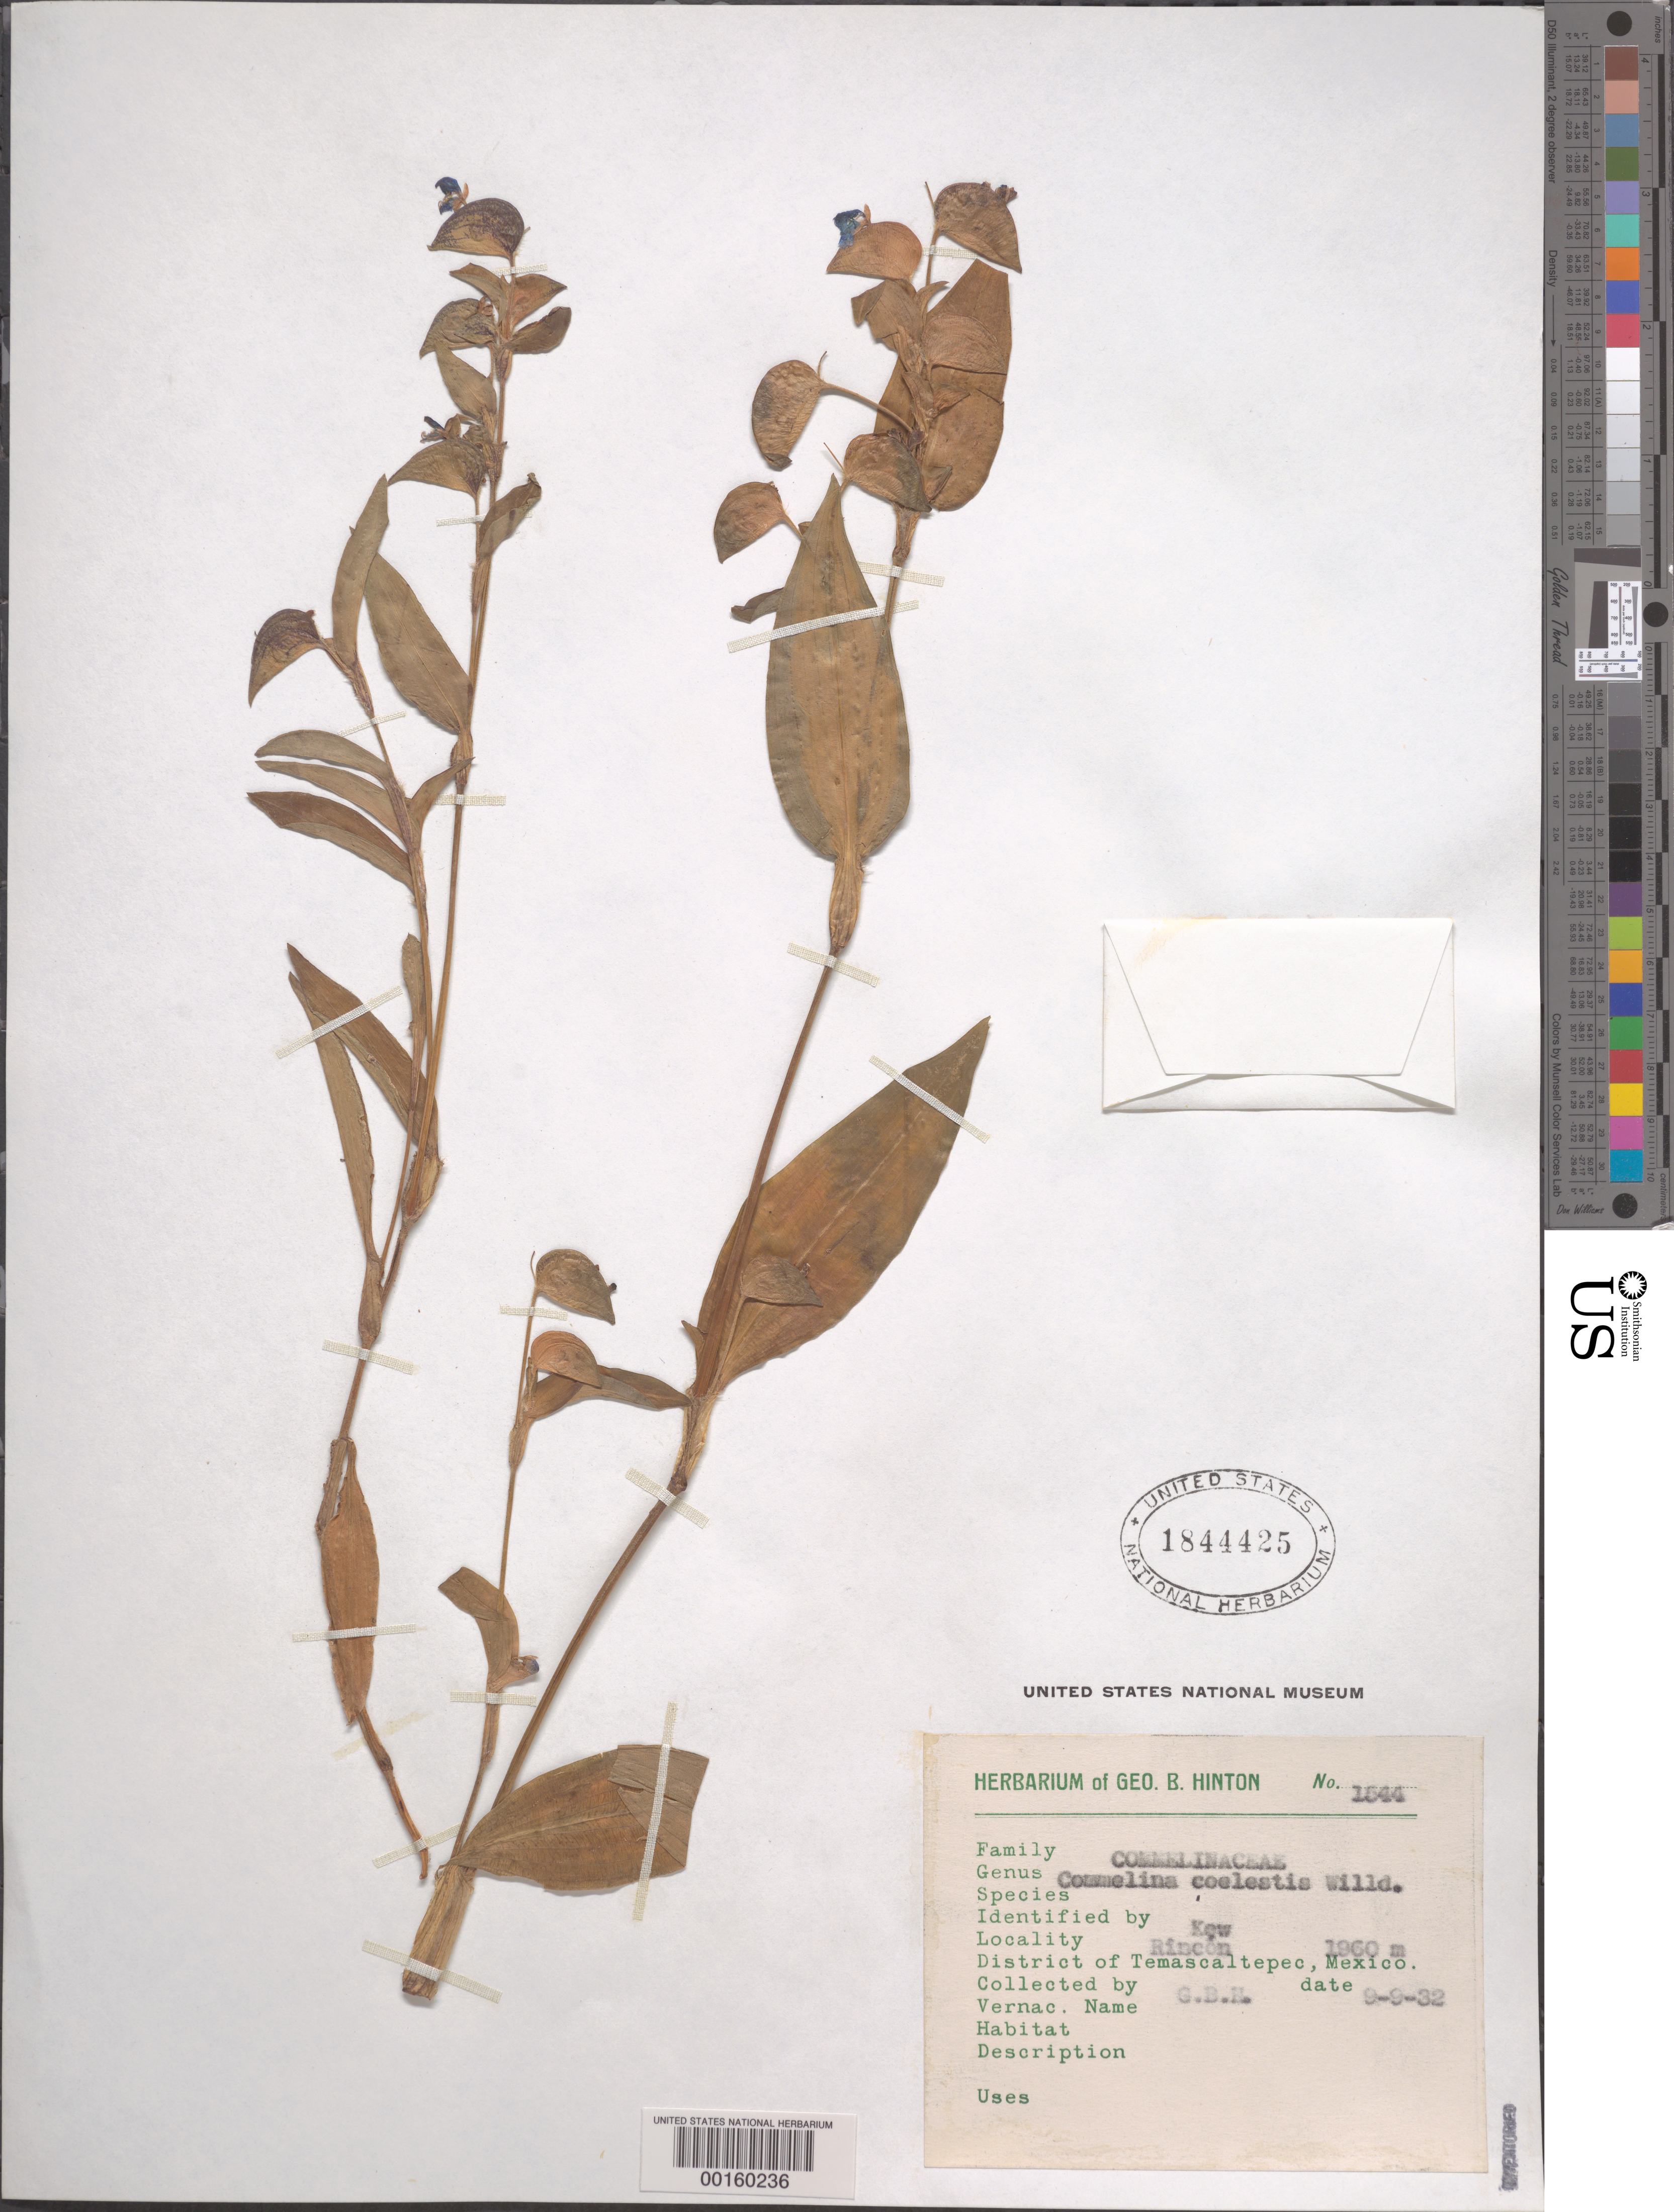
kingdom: Plantae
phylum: Tracheophyta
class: Liliopsida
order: Commelinales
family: Commelinaceae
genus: Commelina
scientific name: Commelina coelestis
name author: Willd.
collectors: G. B. Hinton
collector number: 1544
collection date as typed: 09 Sep 1932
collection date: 1932-09-09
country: Mexico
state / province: México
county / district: Temascaltepec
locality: Rincon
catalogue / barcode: US 1844425